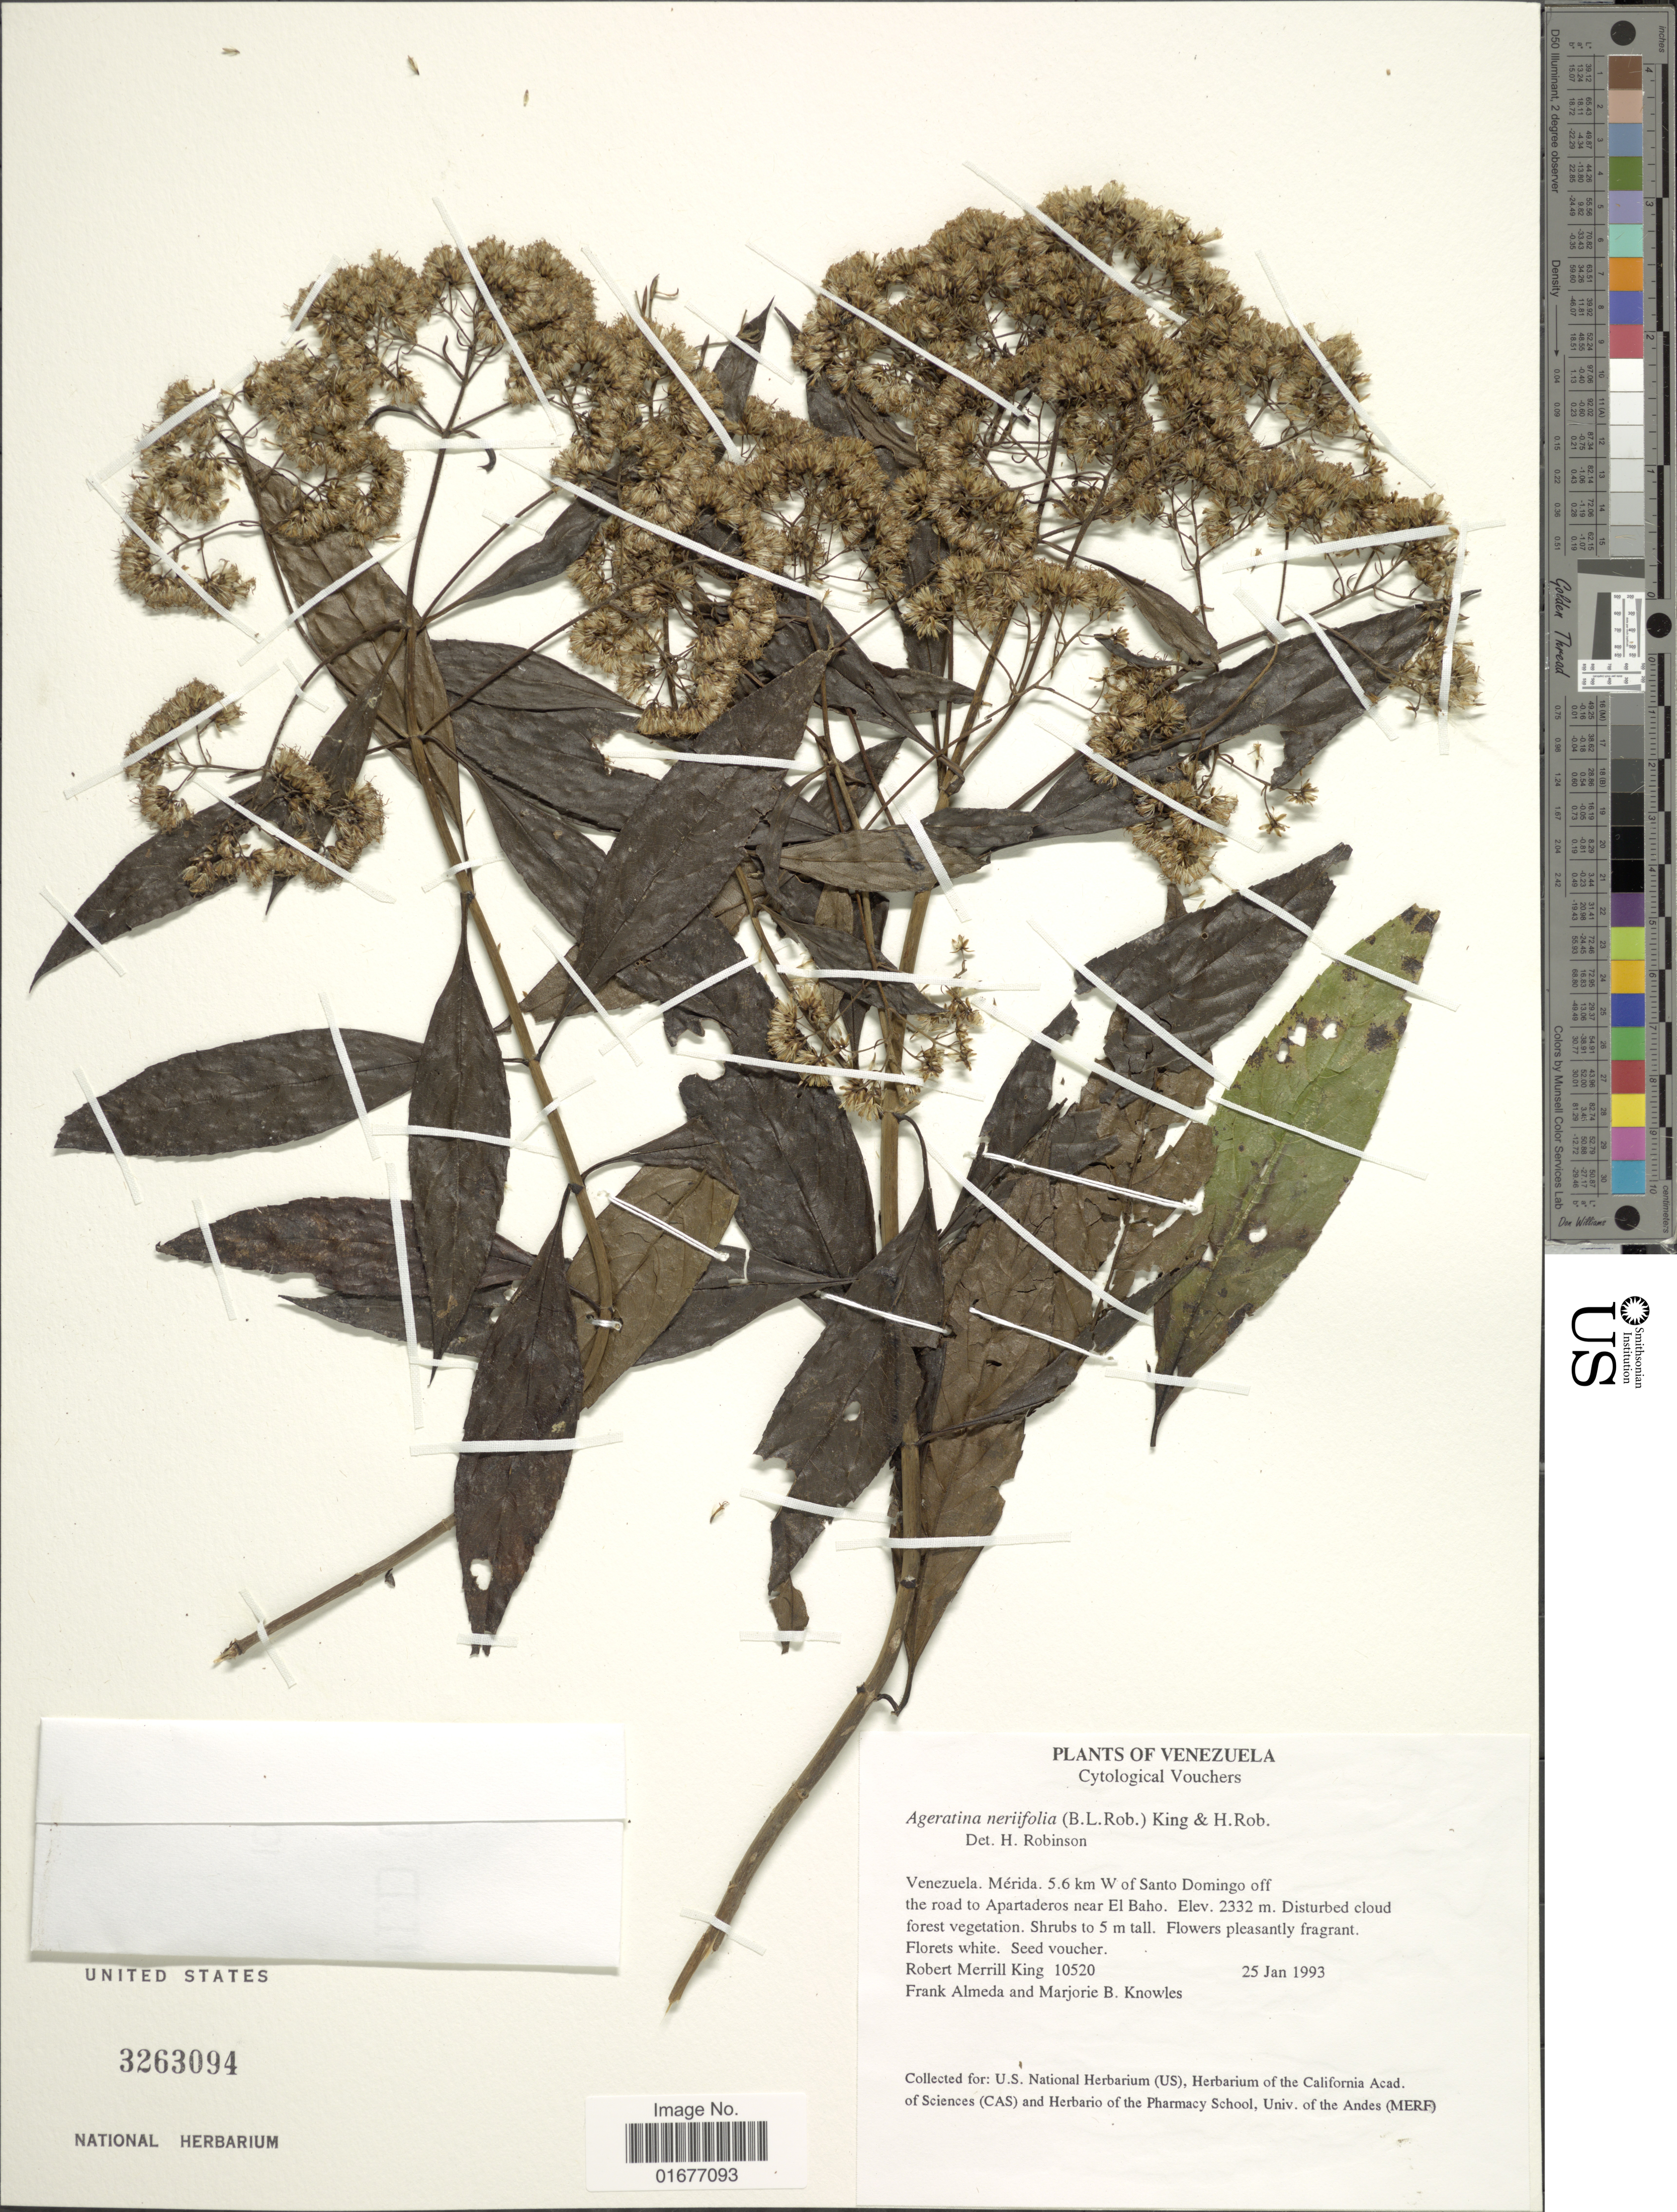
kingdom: Plantae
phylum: Tracheophyta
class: Magnoliopsida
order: Asterales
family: Asteraceae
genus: Ageratina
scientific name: Ageratina neriifolia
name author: (B.L. Rob.) R.M. King & H. Rob.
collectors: R. M. King, F. Almeda & M. B. Knowles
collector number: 10520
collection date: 1993-01-25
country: Venezuela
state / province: Mérida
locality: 5.6 km W of Santo Domingo off the road to Apartaderos near El Baho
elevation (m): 2332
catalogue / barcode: US 3263094